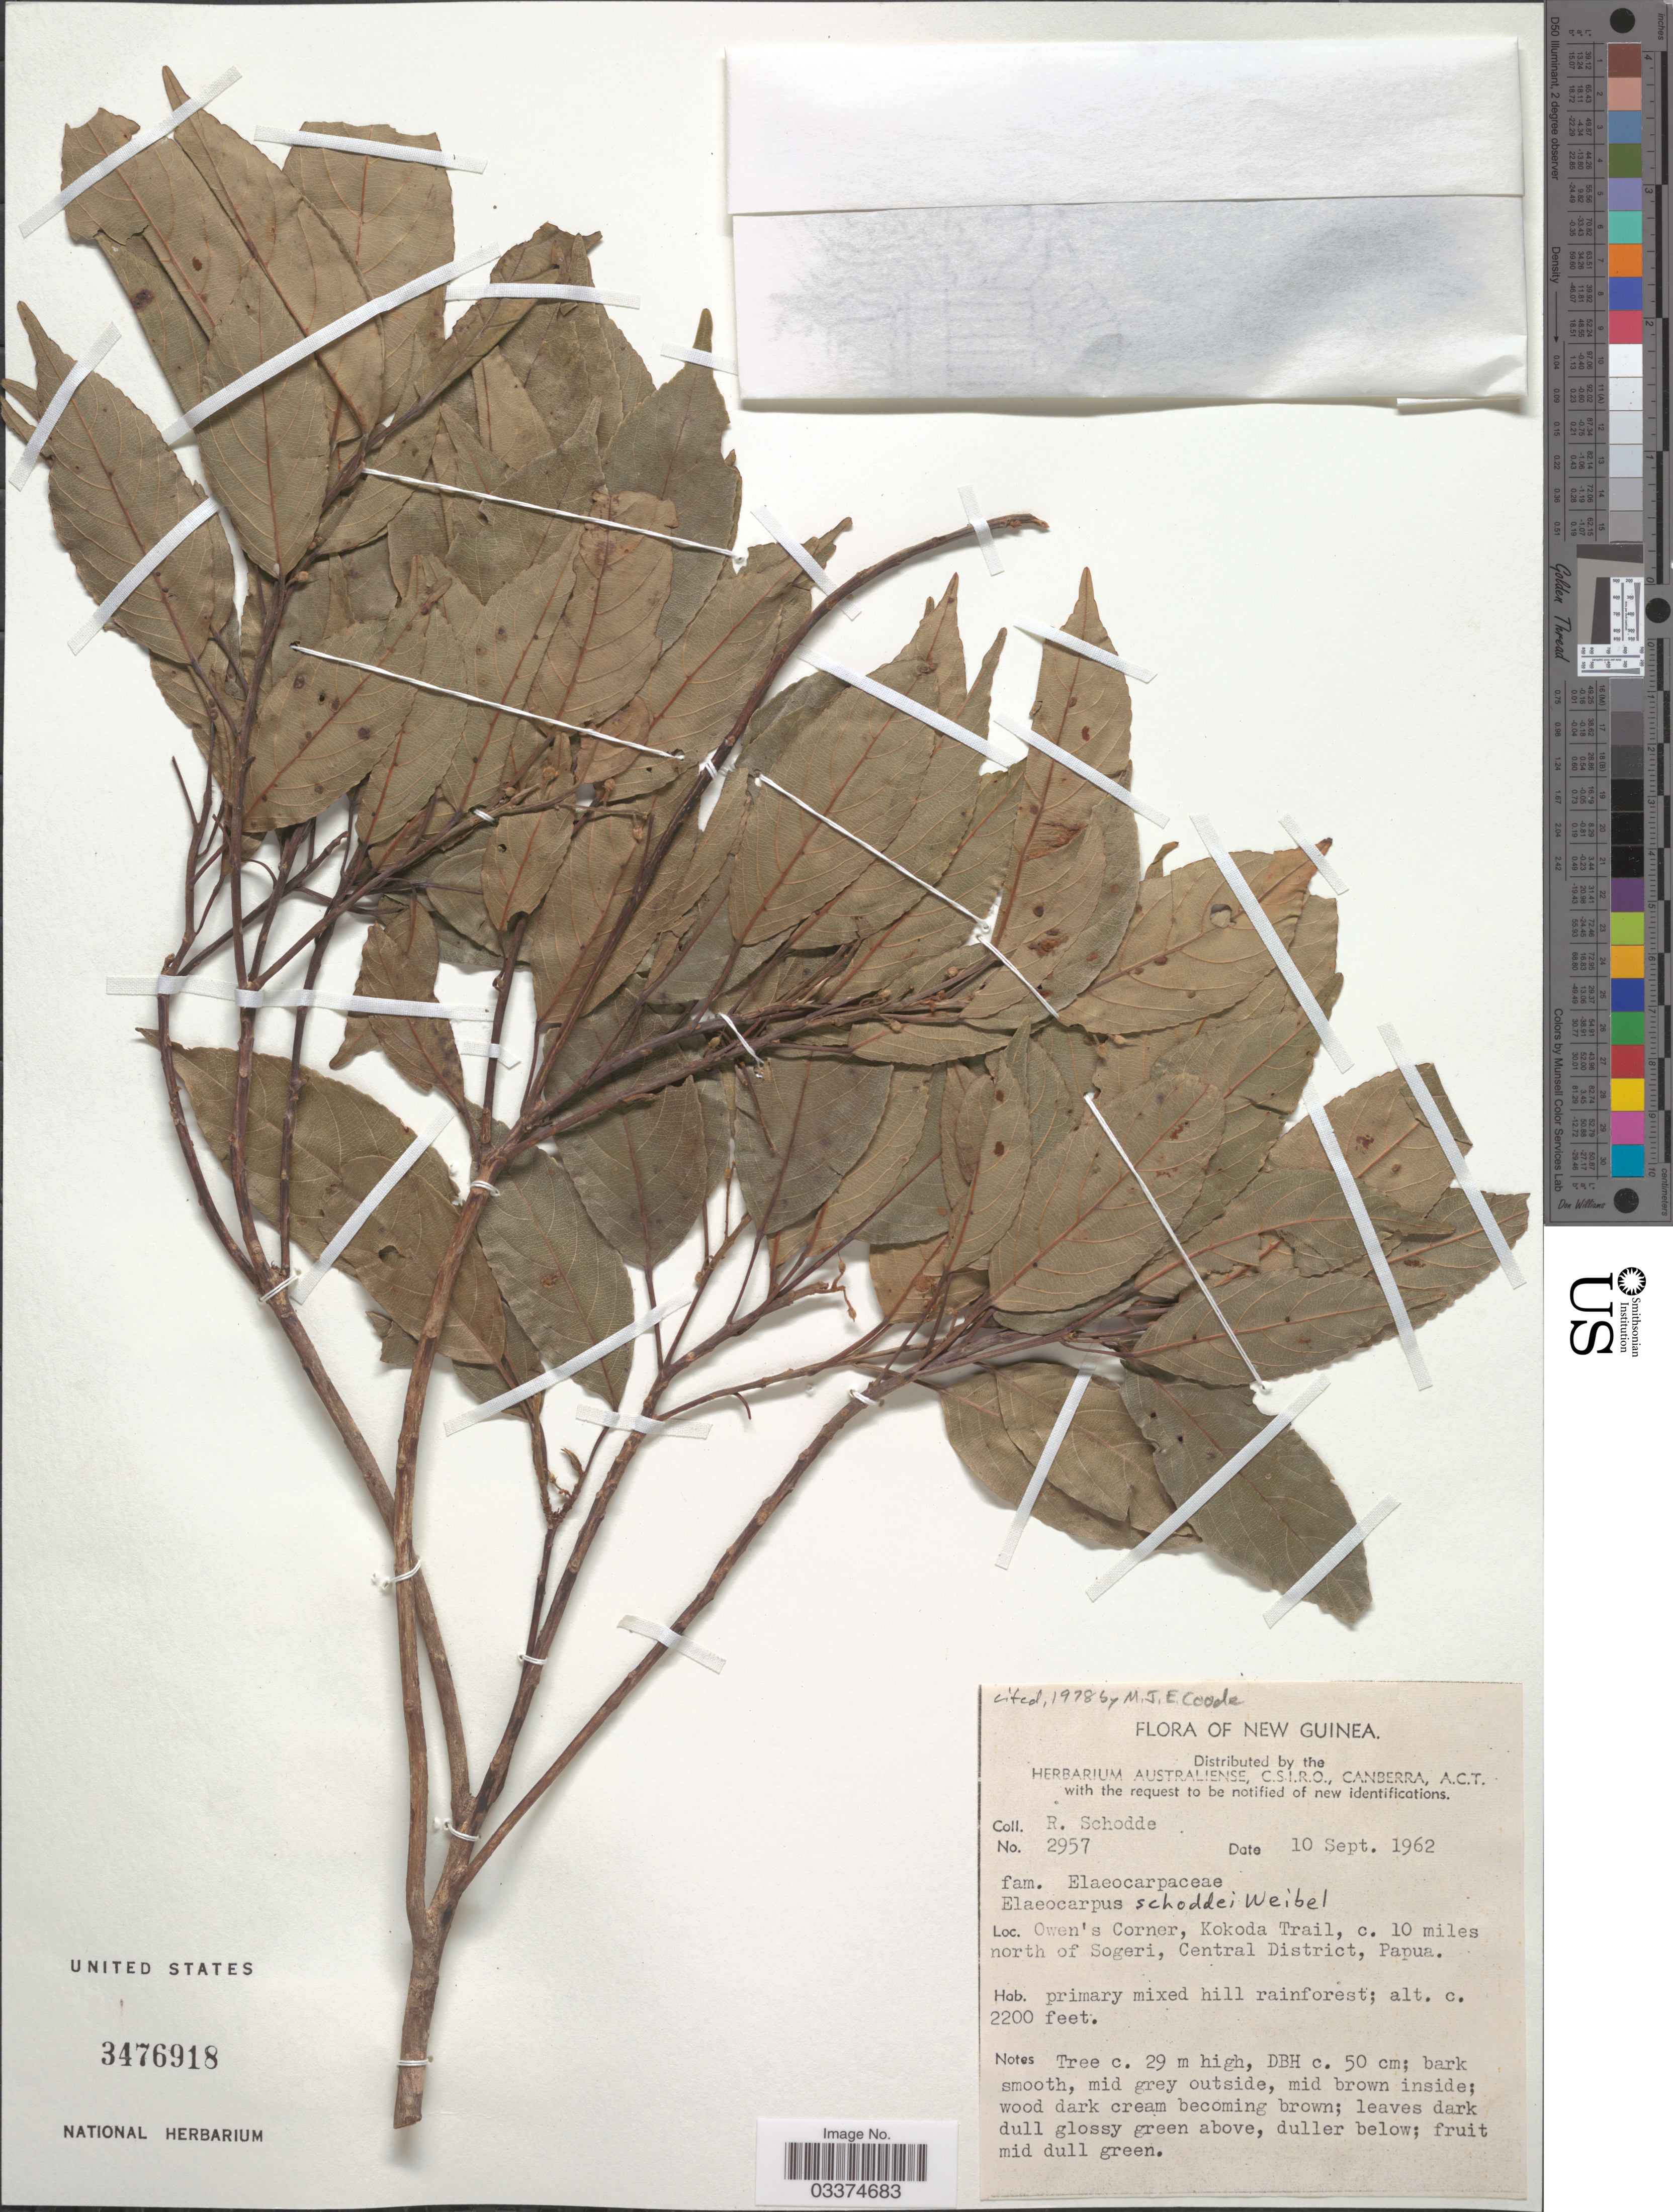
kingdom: Plantae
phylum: Tracheophyta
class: Magnoliopsida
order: Oxalidales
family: Elaeocarpaceae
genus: Elaeocarpus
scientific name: Elaeocarpus schoddei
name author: Weibel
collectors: R. Schodde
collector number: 2957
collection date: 1962-09-10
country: Papua New Guinea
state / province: Central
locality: New Guinea. Owen's Corner, Kokoda Trail, c. 10 miles north of Sogeri, Central District, Papua.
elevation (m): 671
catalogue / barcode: US 3476918